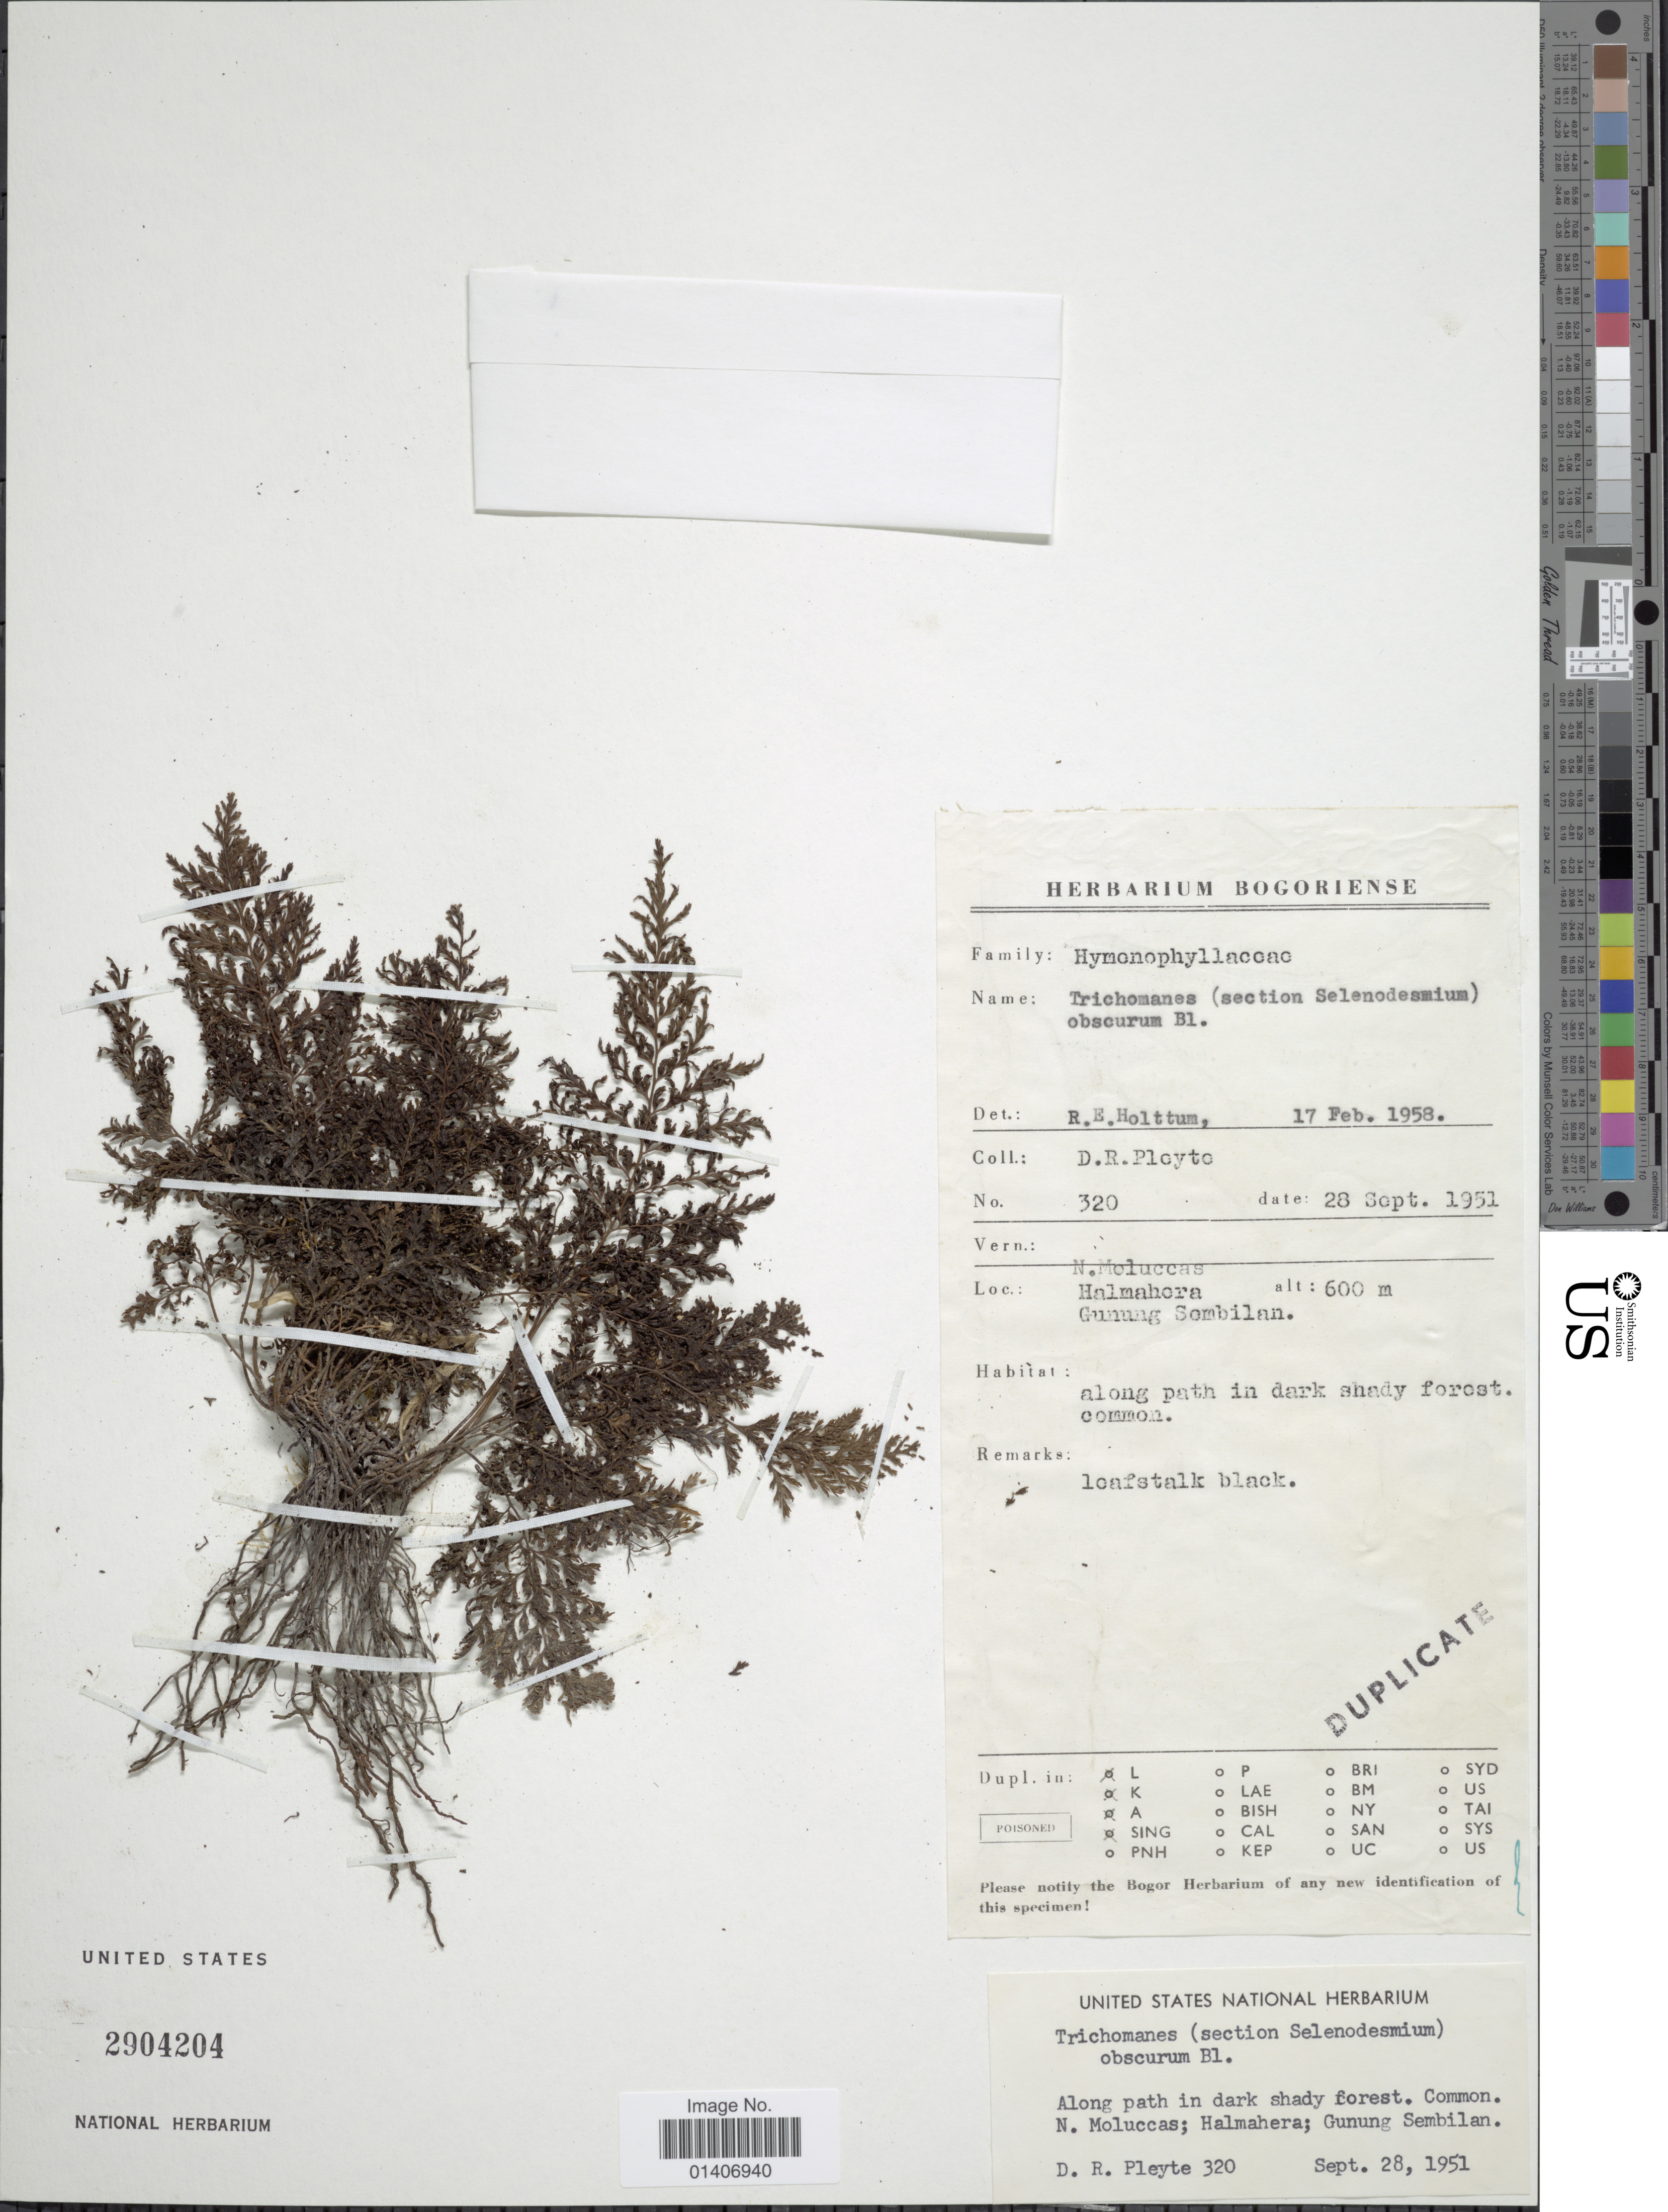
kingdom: Plantae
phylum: Tracheophyta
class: Polypodiopsida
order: Hymenophyllales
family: Hymenophyllaceae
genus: Abrodictyum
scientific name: Abrodictyum obscurum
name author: (Blume) Ebihara & K. Iwats.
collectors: D. Pleyte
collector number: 320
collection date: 1951-09-28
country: Indonesia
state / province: Maluku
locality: N. Moluccas, Halmahera, Gunung Sembilan, along path in dark shady forest,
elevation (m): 600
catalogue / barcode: US 2904204